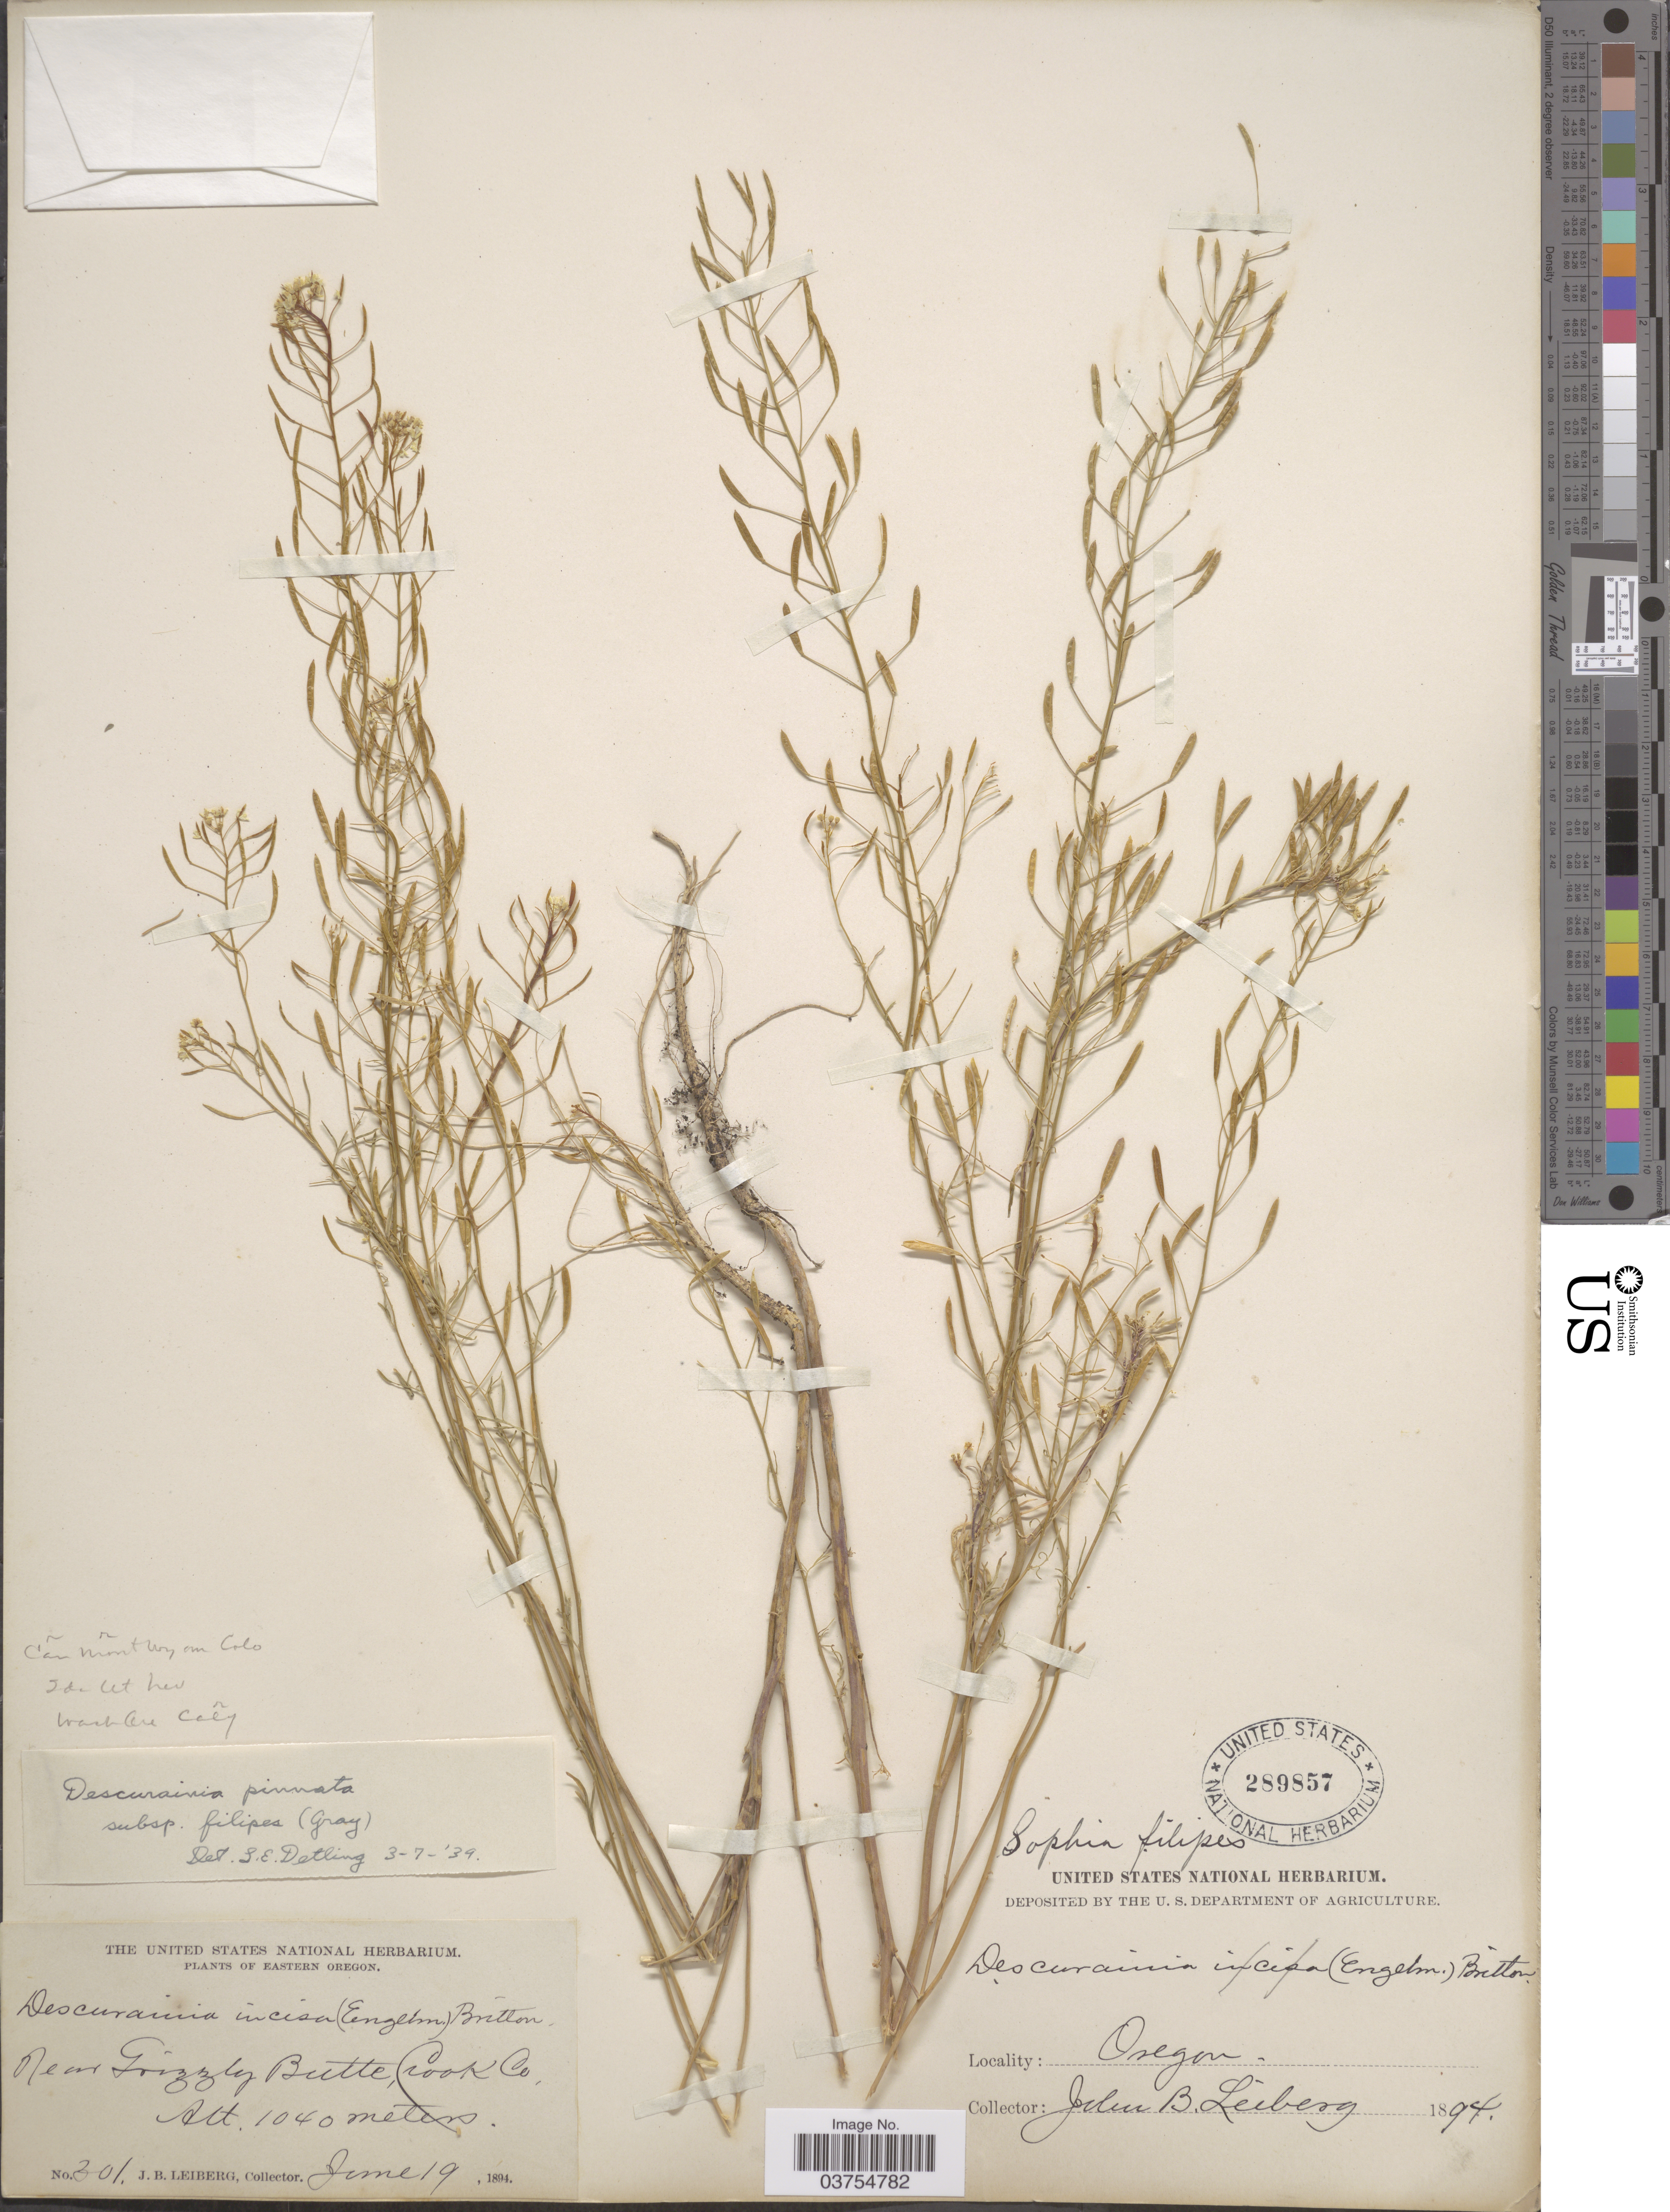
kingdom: Plantae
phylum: Tracheophyta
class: Magnoliopsida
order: Brassicales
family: Brassicaceae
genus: Descurainia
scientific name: Descurainia pinnata subsp. filipes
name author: (A. Gray) Detling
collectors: J. B. Leiberg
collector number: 301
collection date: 1894-06-19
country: United States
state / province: Oregon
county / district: Crook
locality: Eastern Oregon. Near Grizzly Butte, Crook Co.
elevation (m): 1040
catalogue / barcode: US 289857